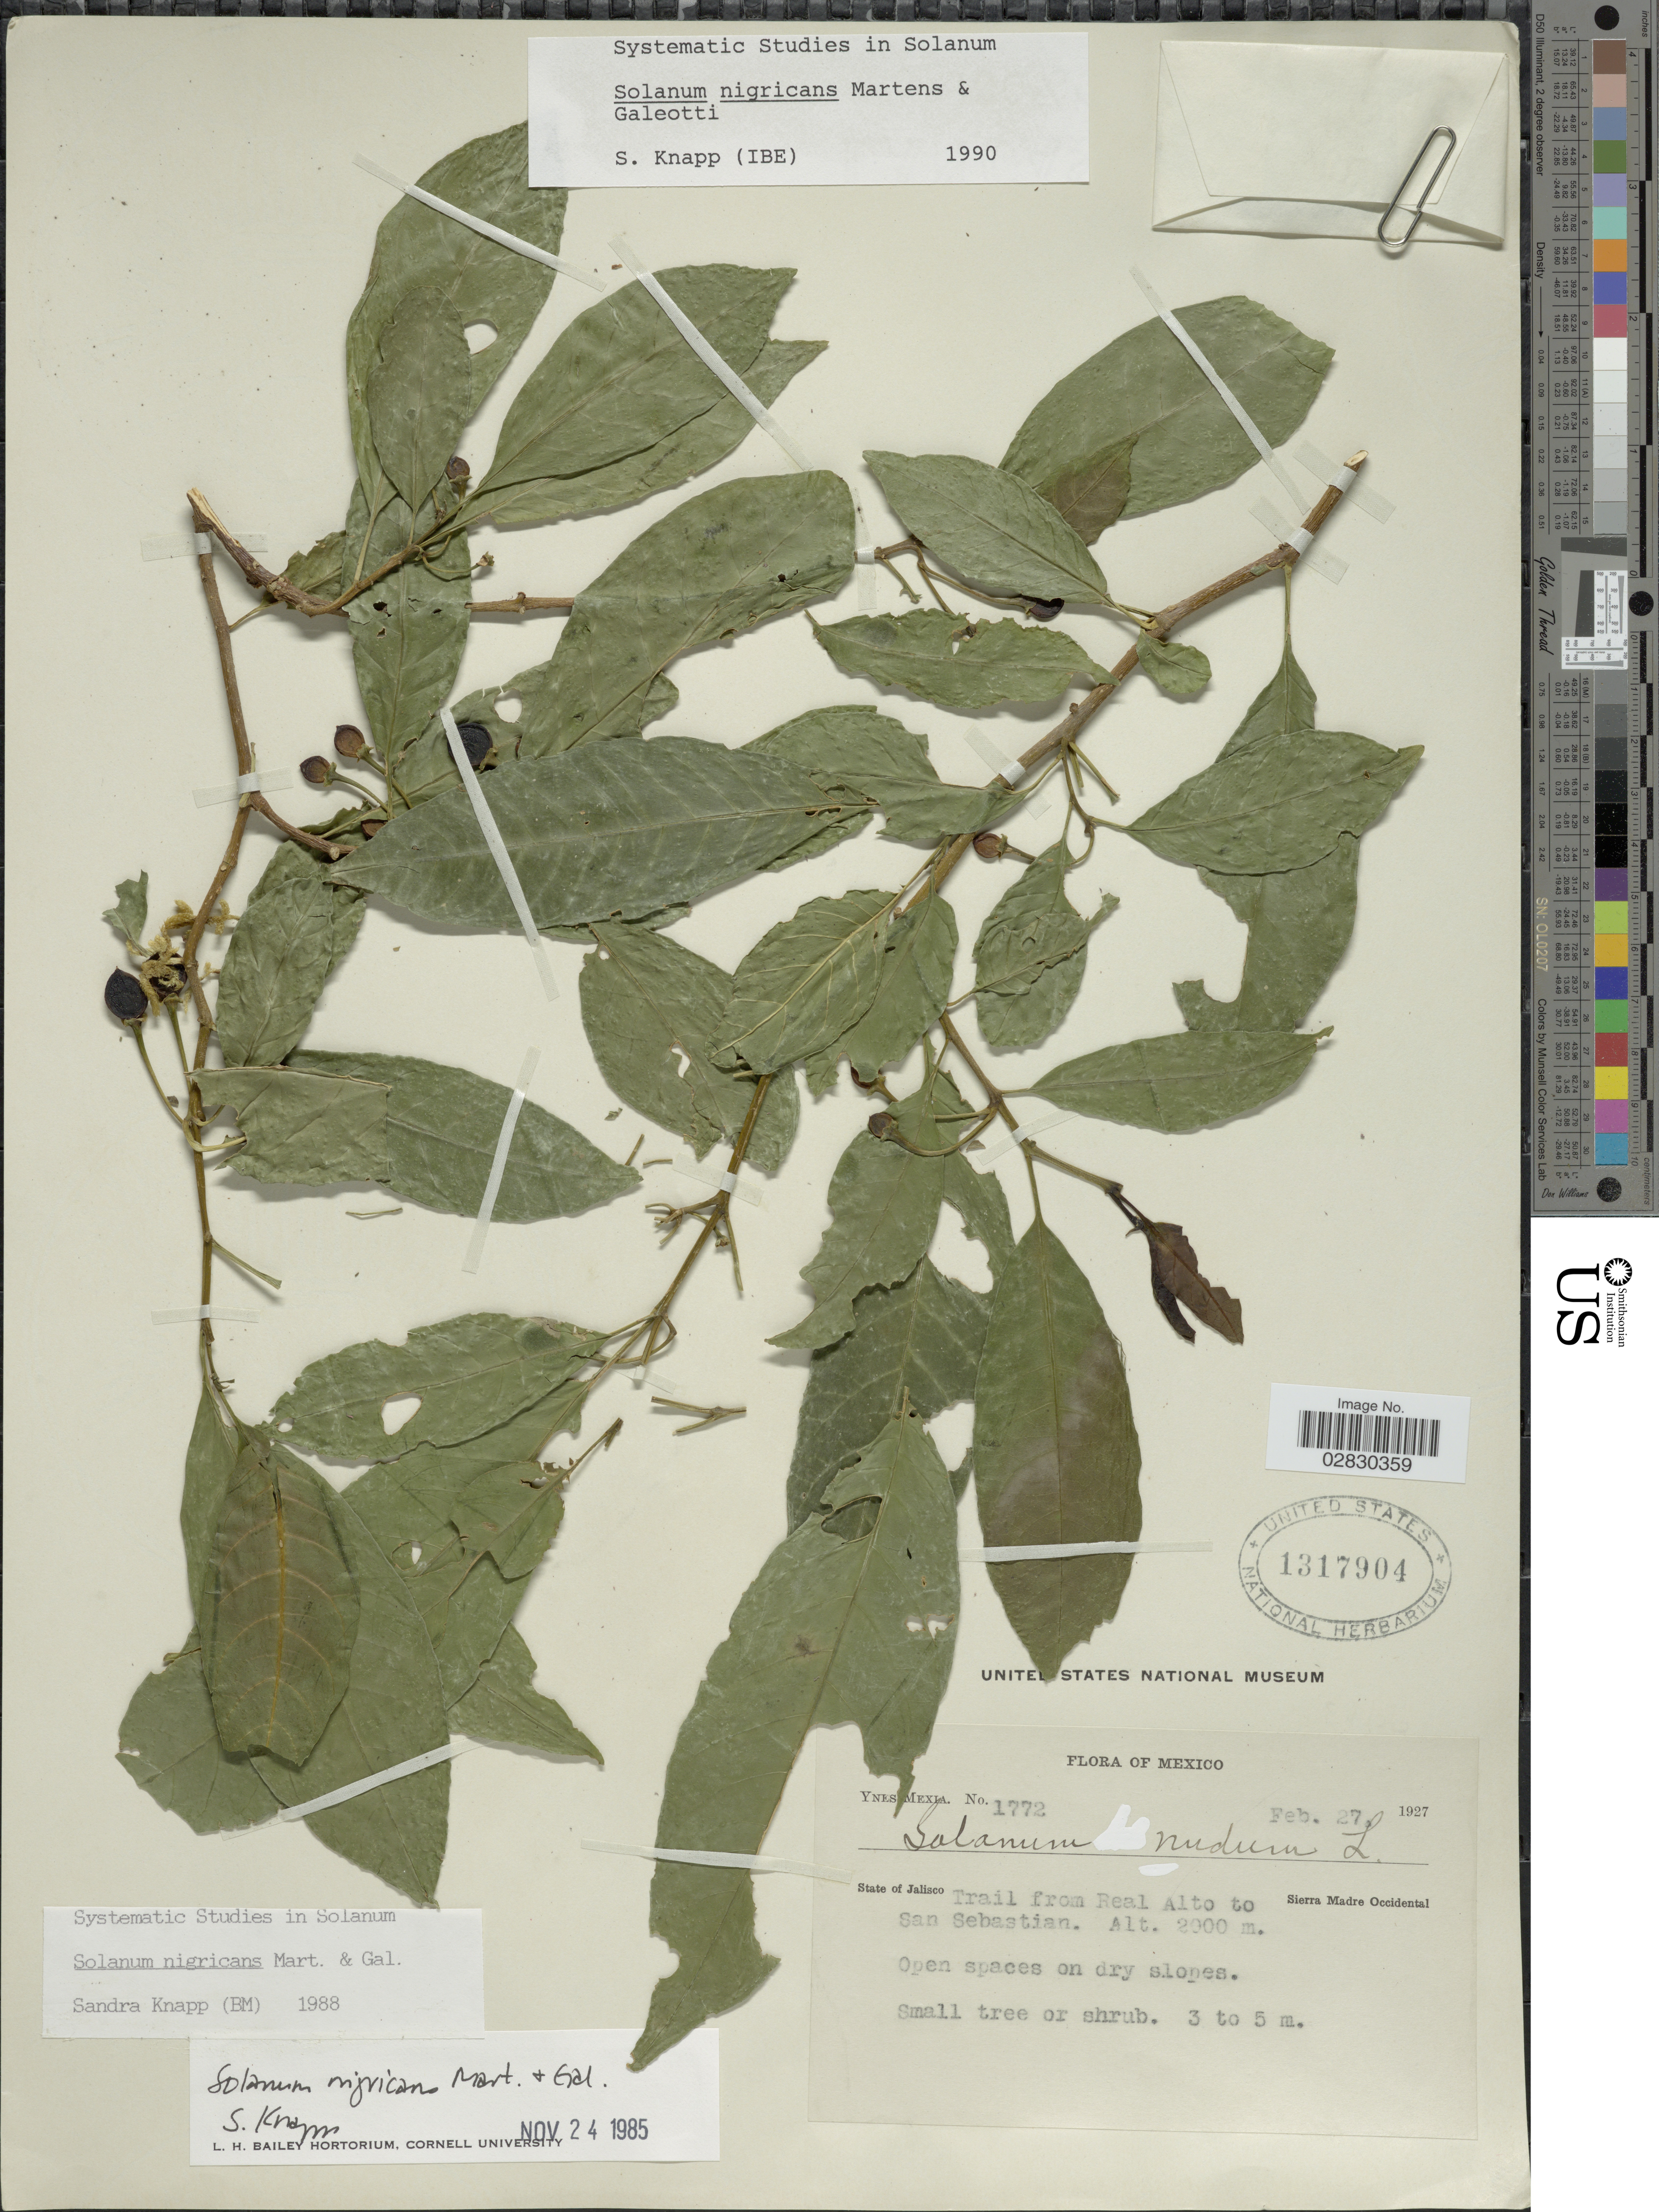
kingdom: Plantae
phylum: Tracheophyta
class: Magnoliopsida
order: Solanales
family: Solanaceae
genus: Solanum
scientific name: Solanum nigricans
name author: M. Martens & Galeotti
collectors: Y. Mexia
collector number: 1772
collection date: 1927-02-27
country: Mexico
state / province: Jalisco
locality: Trail from Real Alto to San Sebastian. Sierra Madre Occidental.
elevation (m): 2000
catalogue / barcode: US 1317904